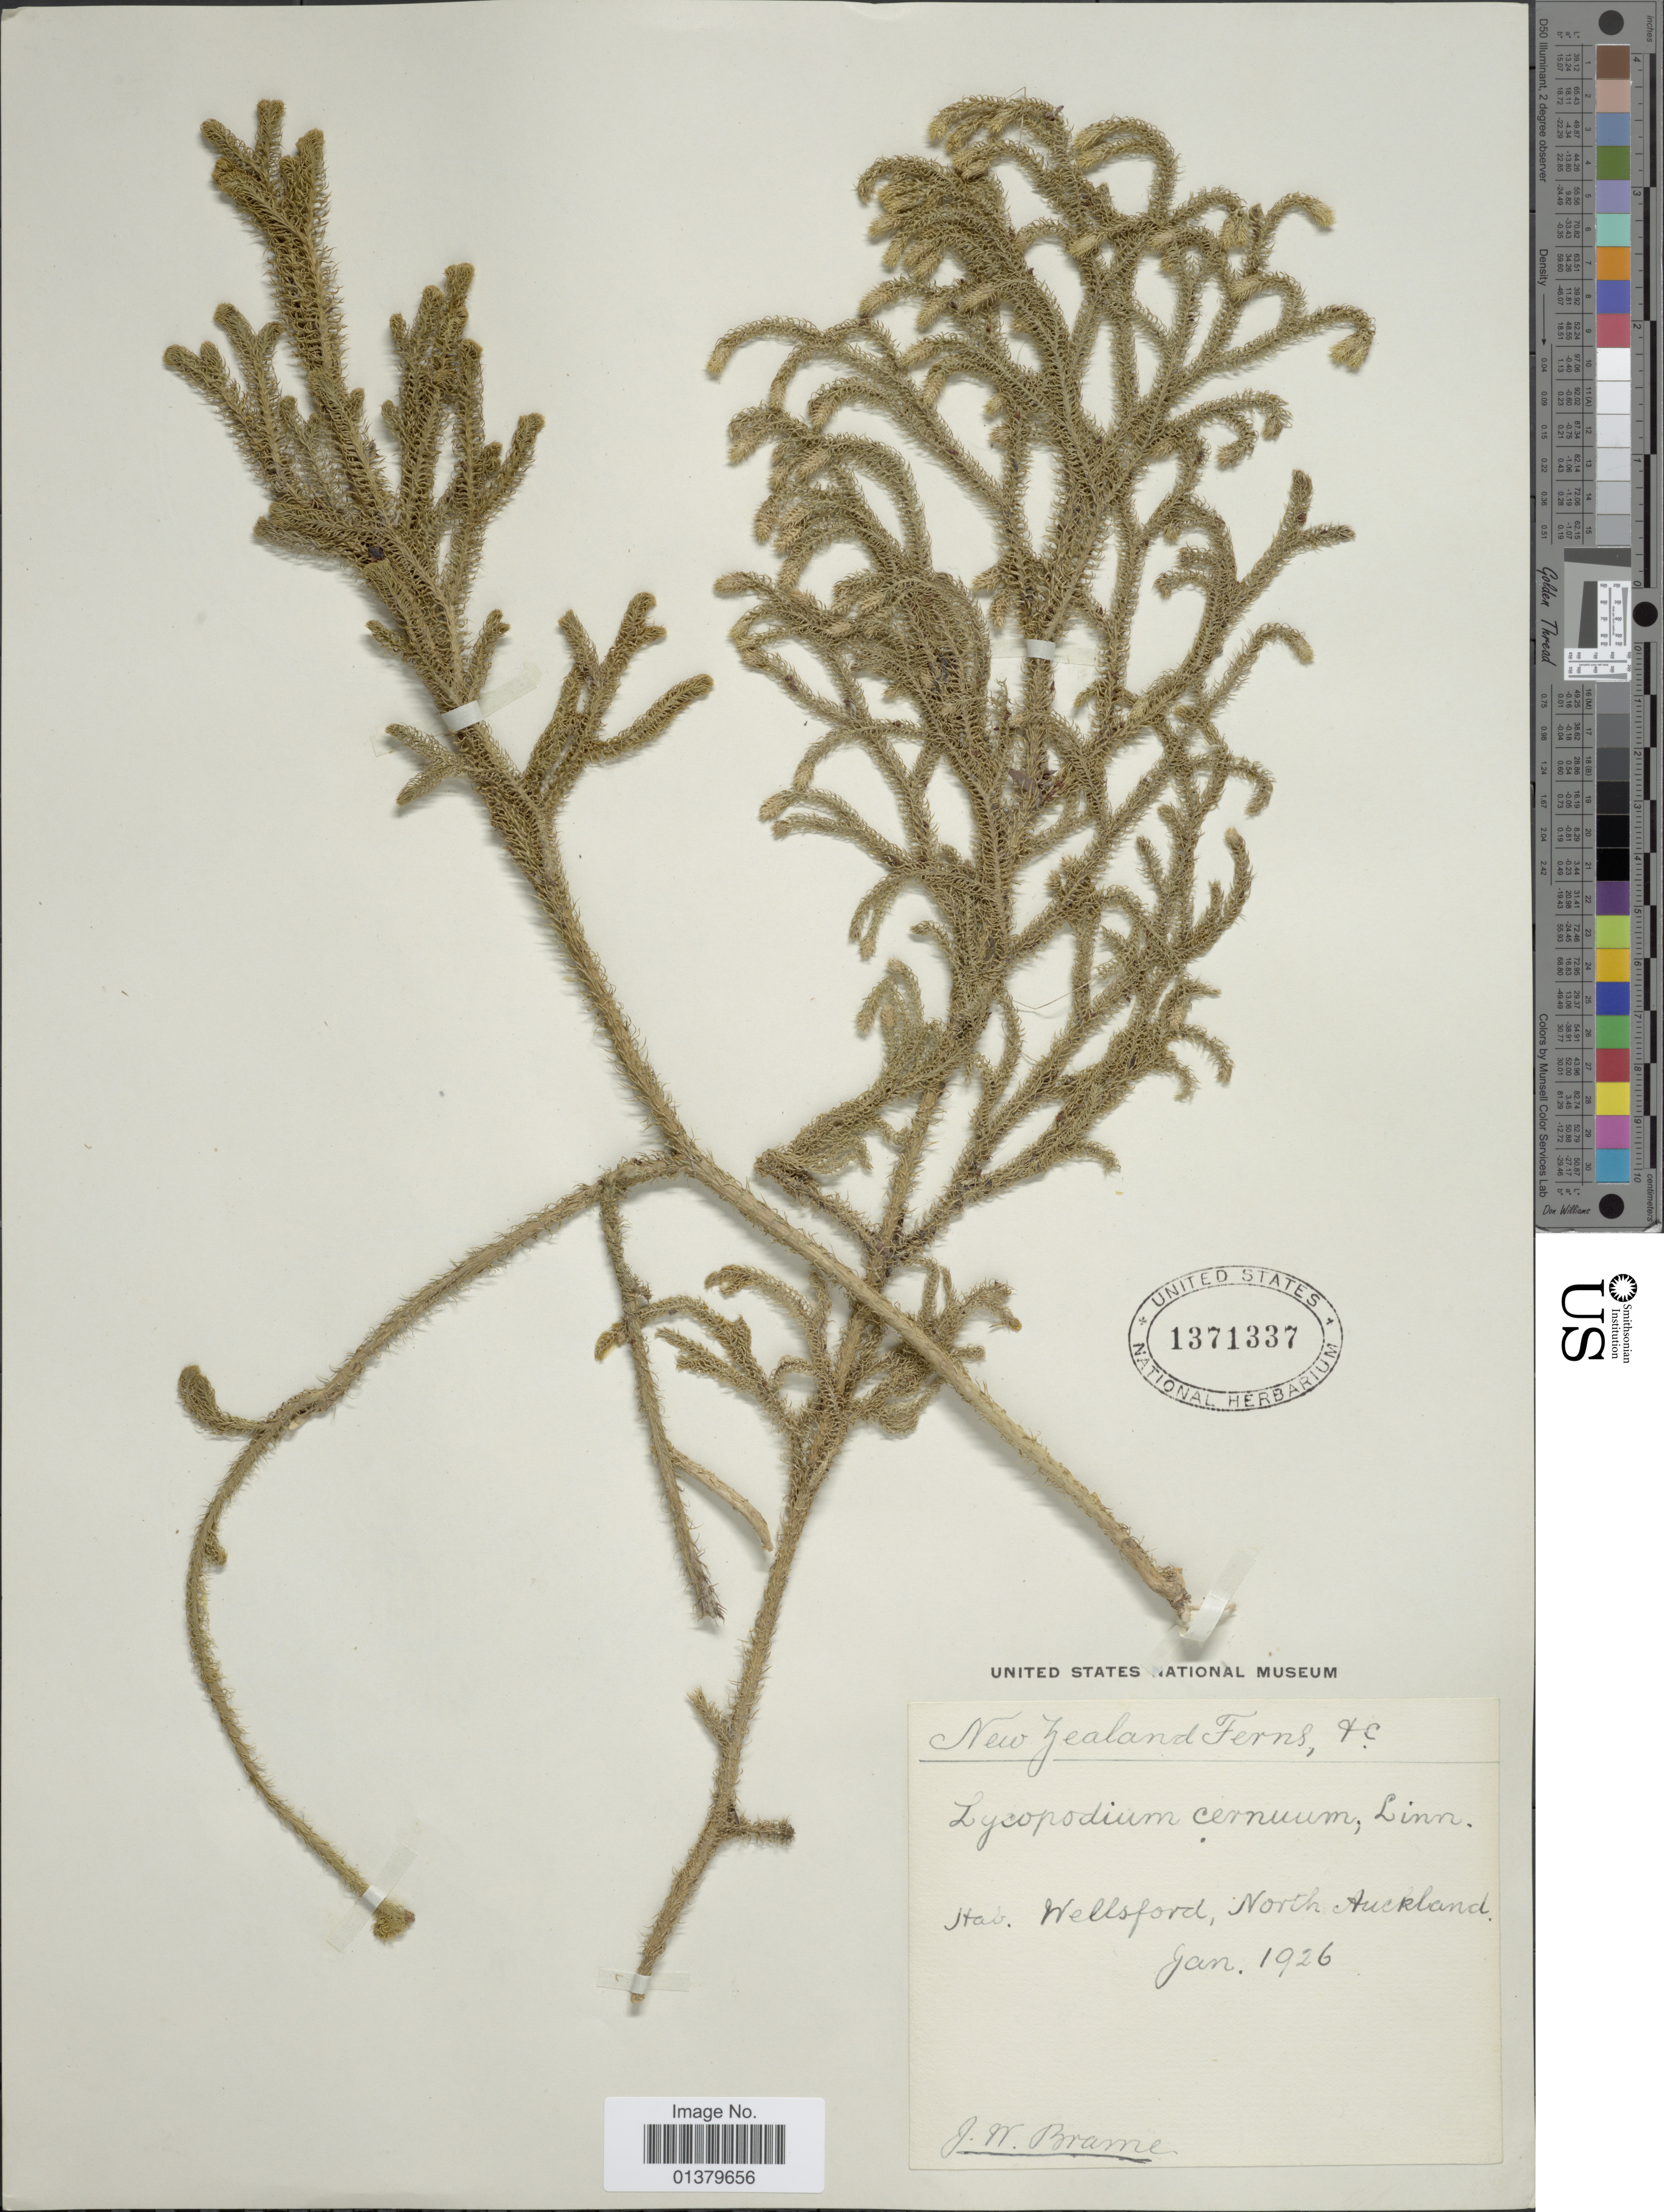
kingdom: Plantae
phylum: Tracheophyta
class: Lycopodiopsida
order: Lycopodiales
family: Lycopodiaceae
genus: Palhinhaea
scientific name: Palhinhaea cernua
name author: (L.) Vasc. & Franco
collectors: J. Brame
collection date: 1926-01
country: New Zealand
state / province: Auckland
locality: Wellsford, North Auckland.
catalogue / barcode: US 1371337